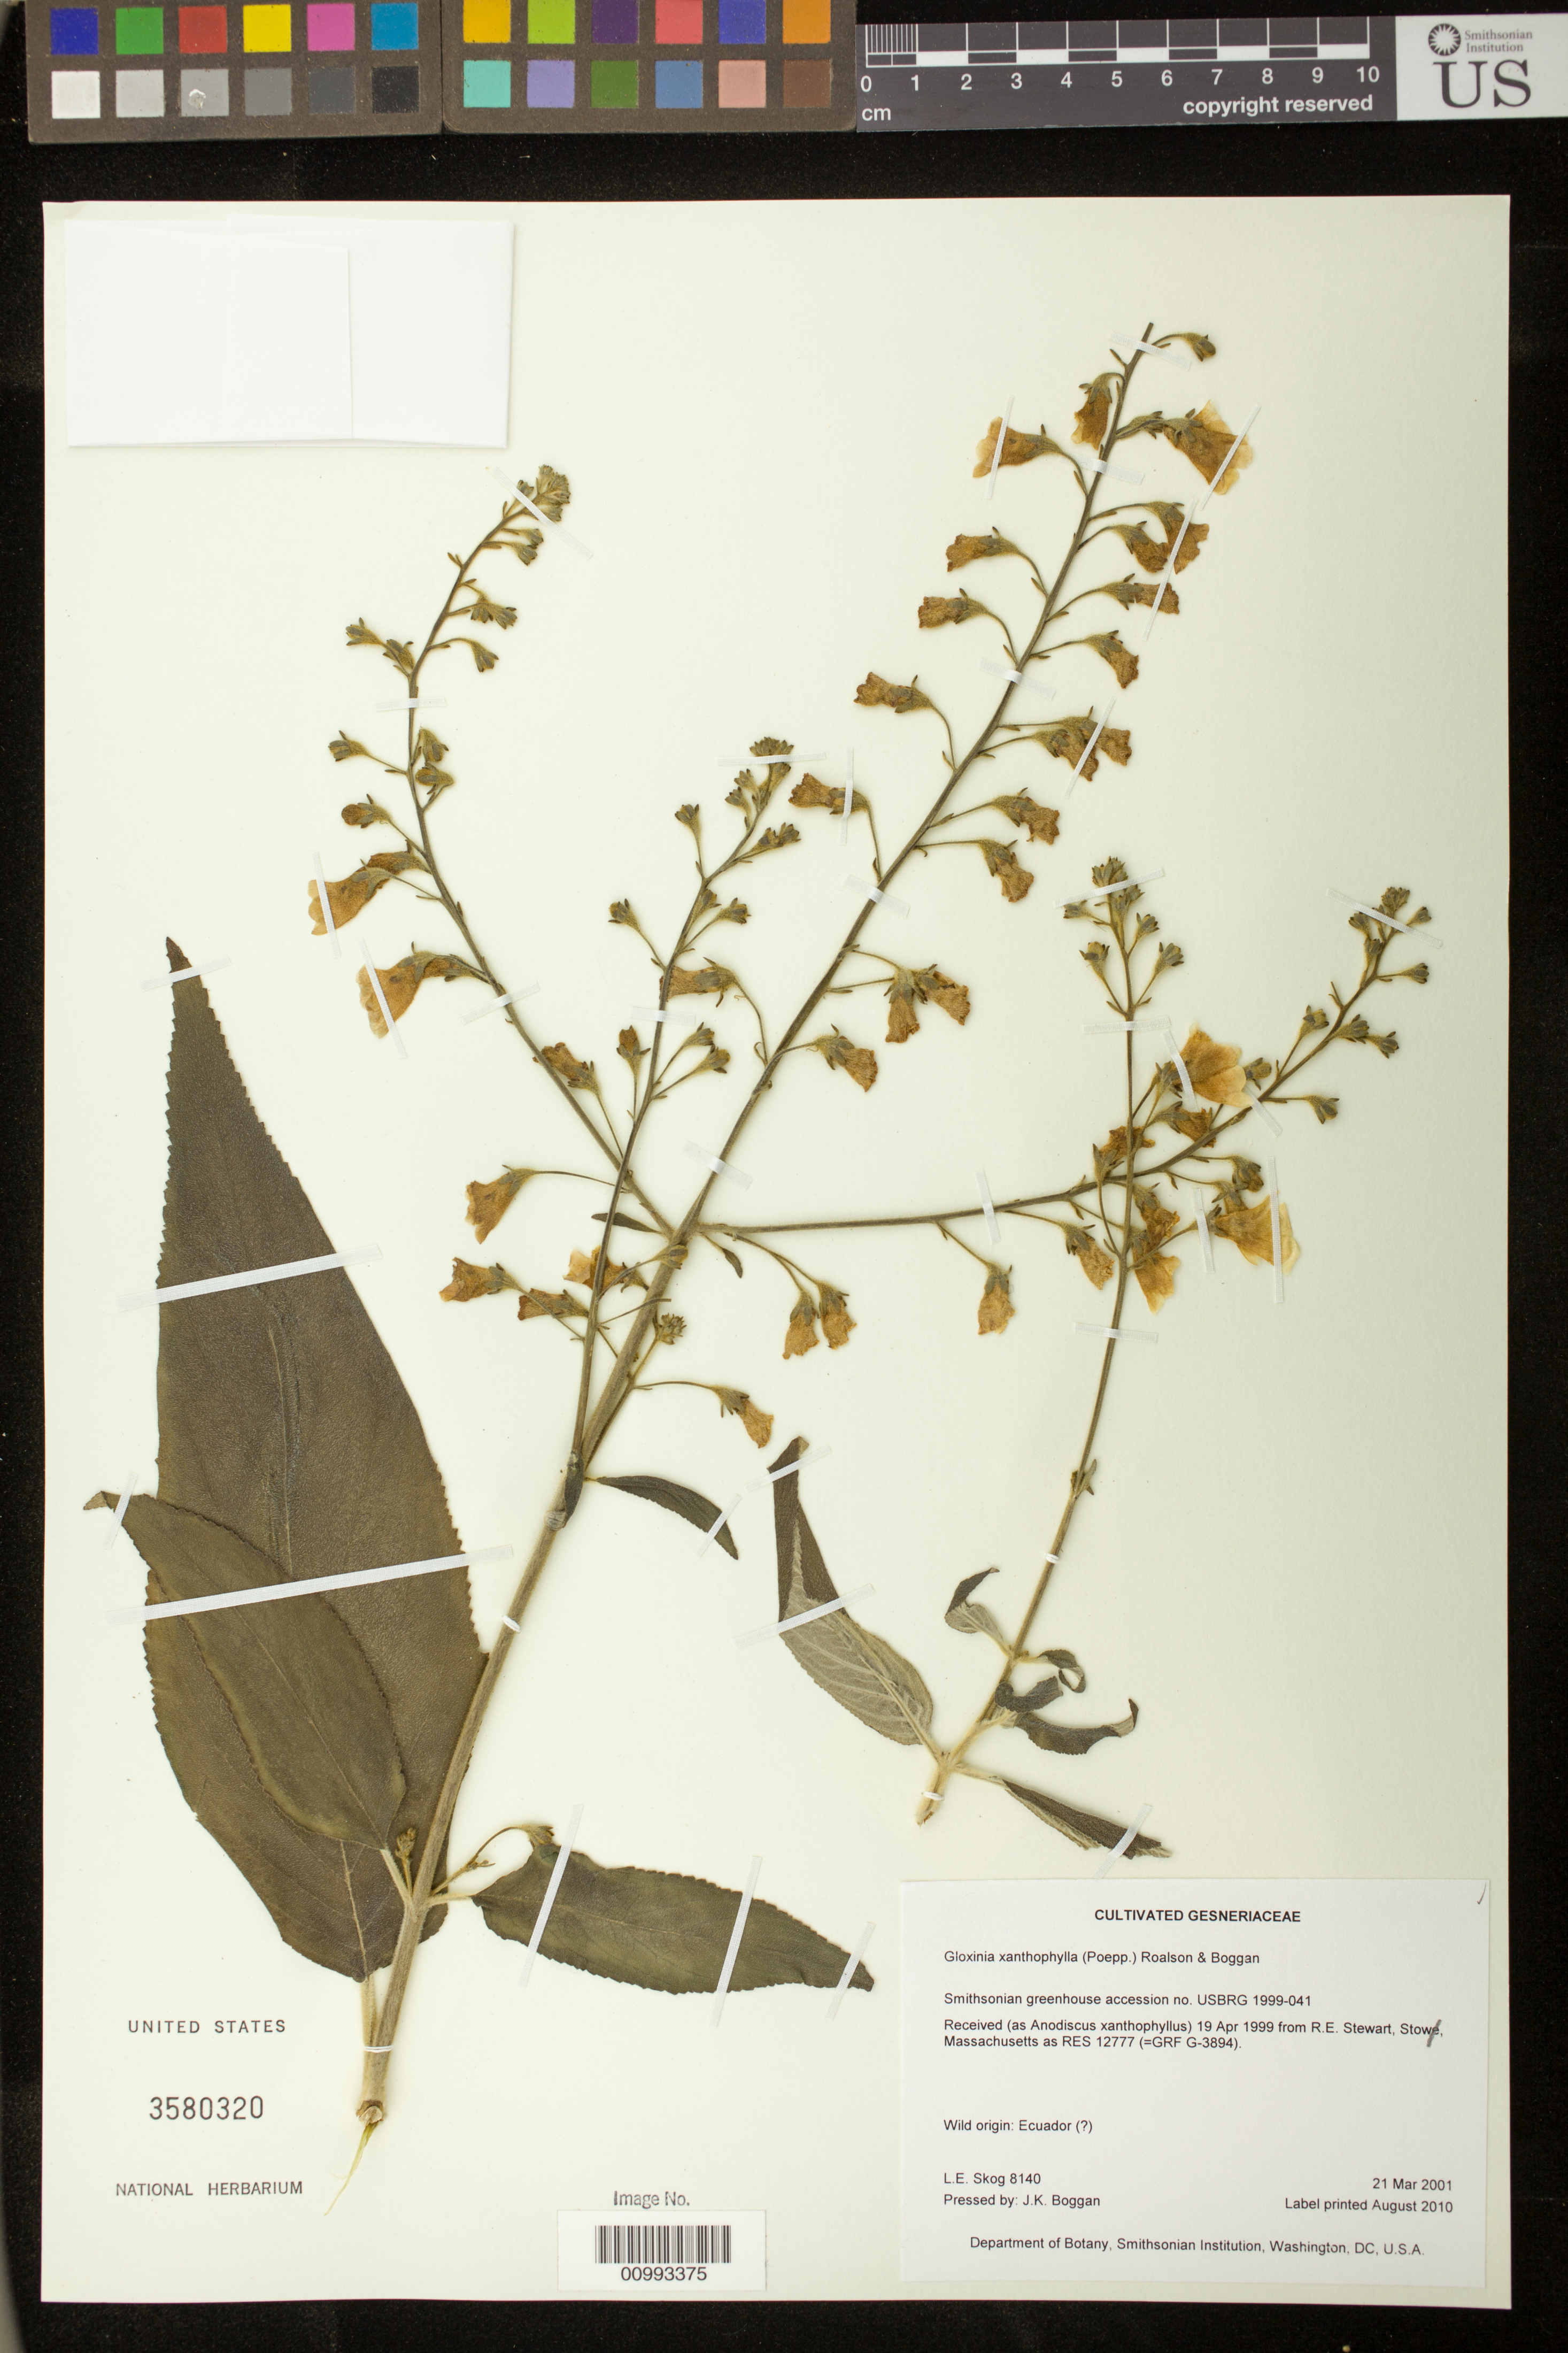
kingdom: Plantae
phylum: Tracheophyta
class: Magnoliopsida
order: Lamiales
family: Gesneriaceae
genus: Gloxinia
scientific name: Gloxinia xanthophylla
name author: (Poepp.) Roalson & Boggan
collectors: L. E. Skog & J. K. Boggan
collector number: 8140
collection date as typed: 21 Mar 2001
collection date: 2001-03-21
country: United States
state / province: District of Columbia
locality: Department of Botany, Smithsonian Institution, Washington, DC, U.S.A. [cultivated, orig. Ecuador?]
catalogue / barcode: US 3580320